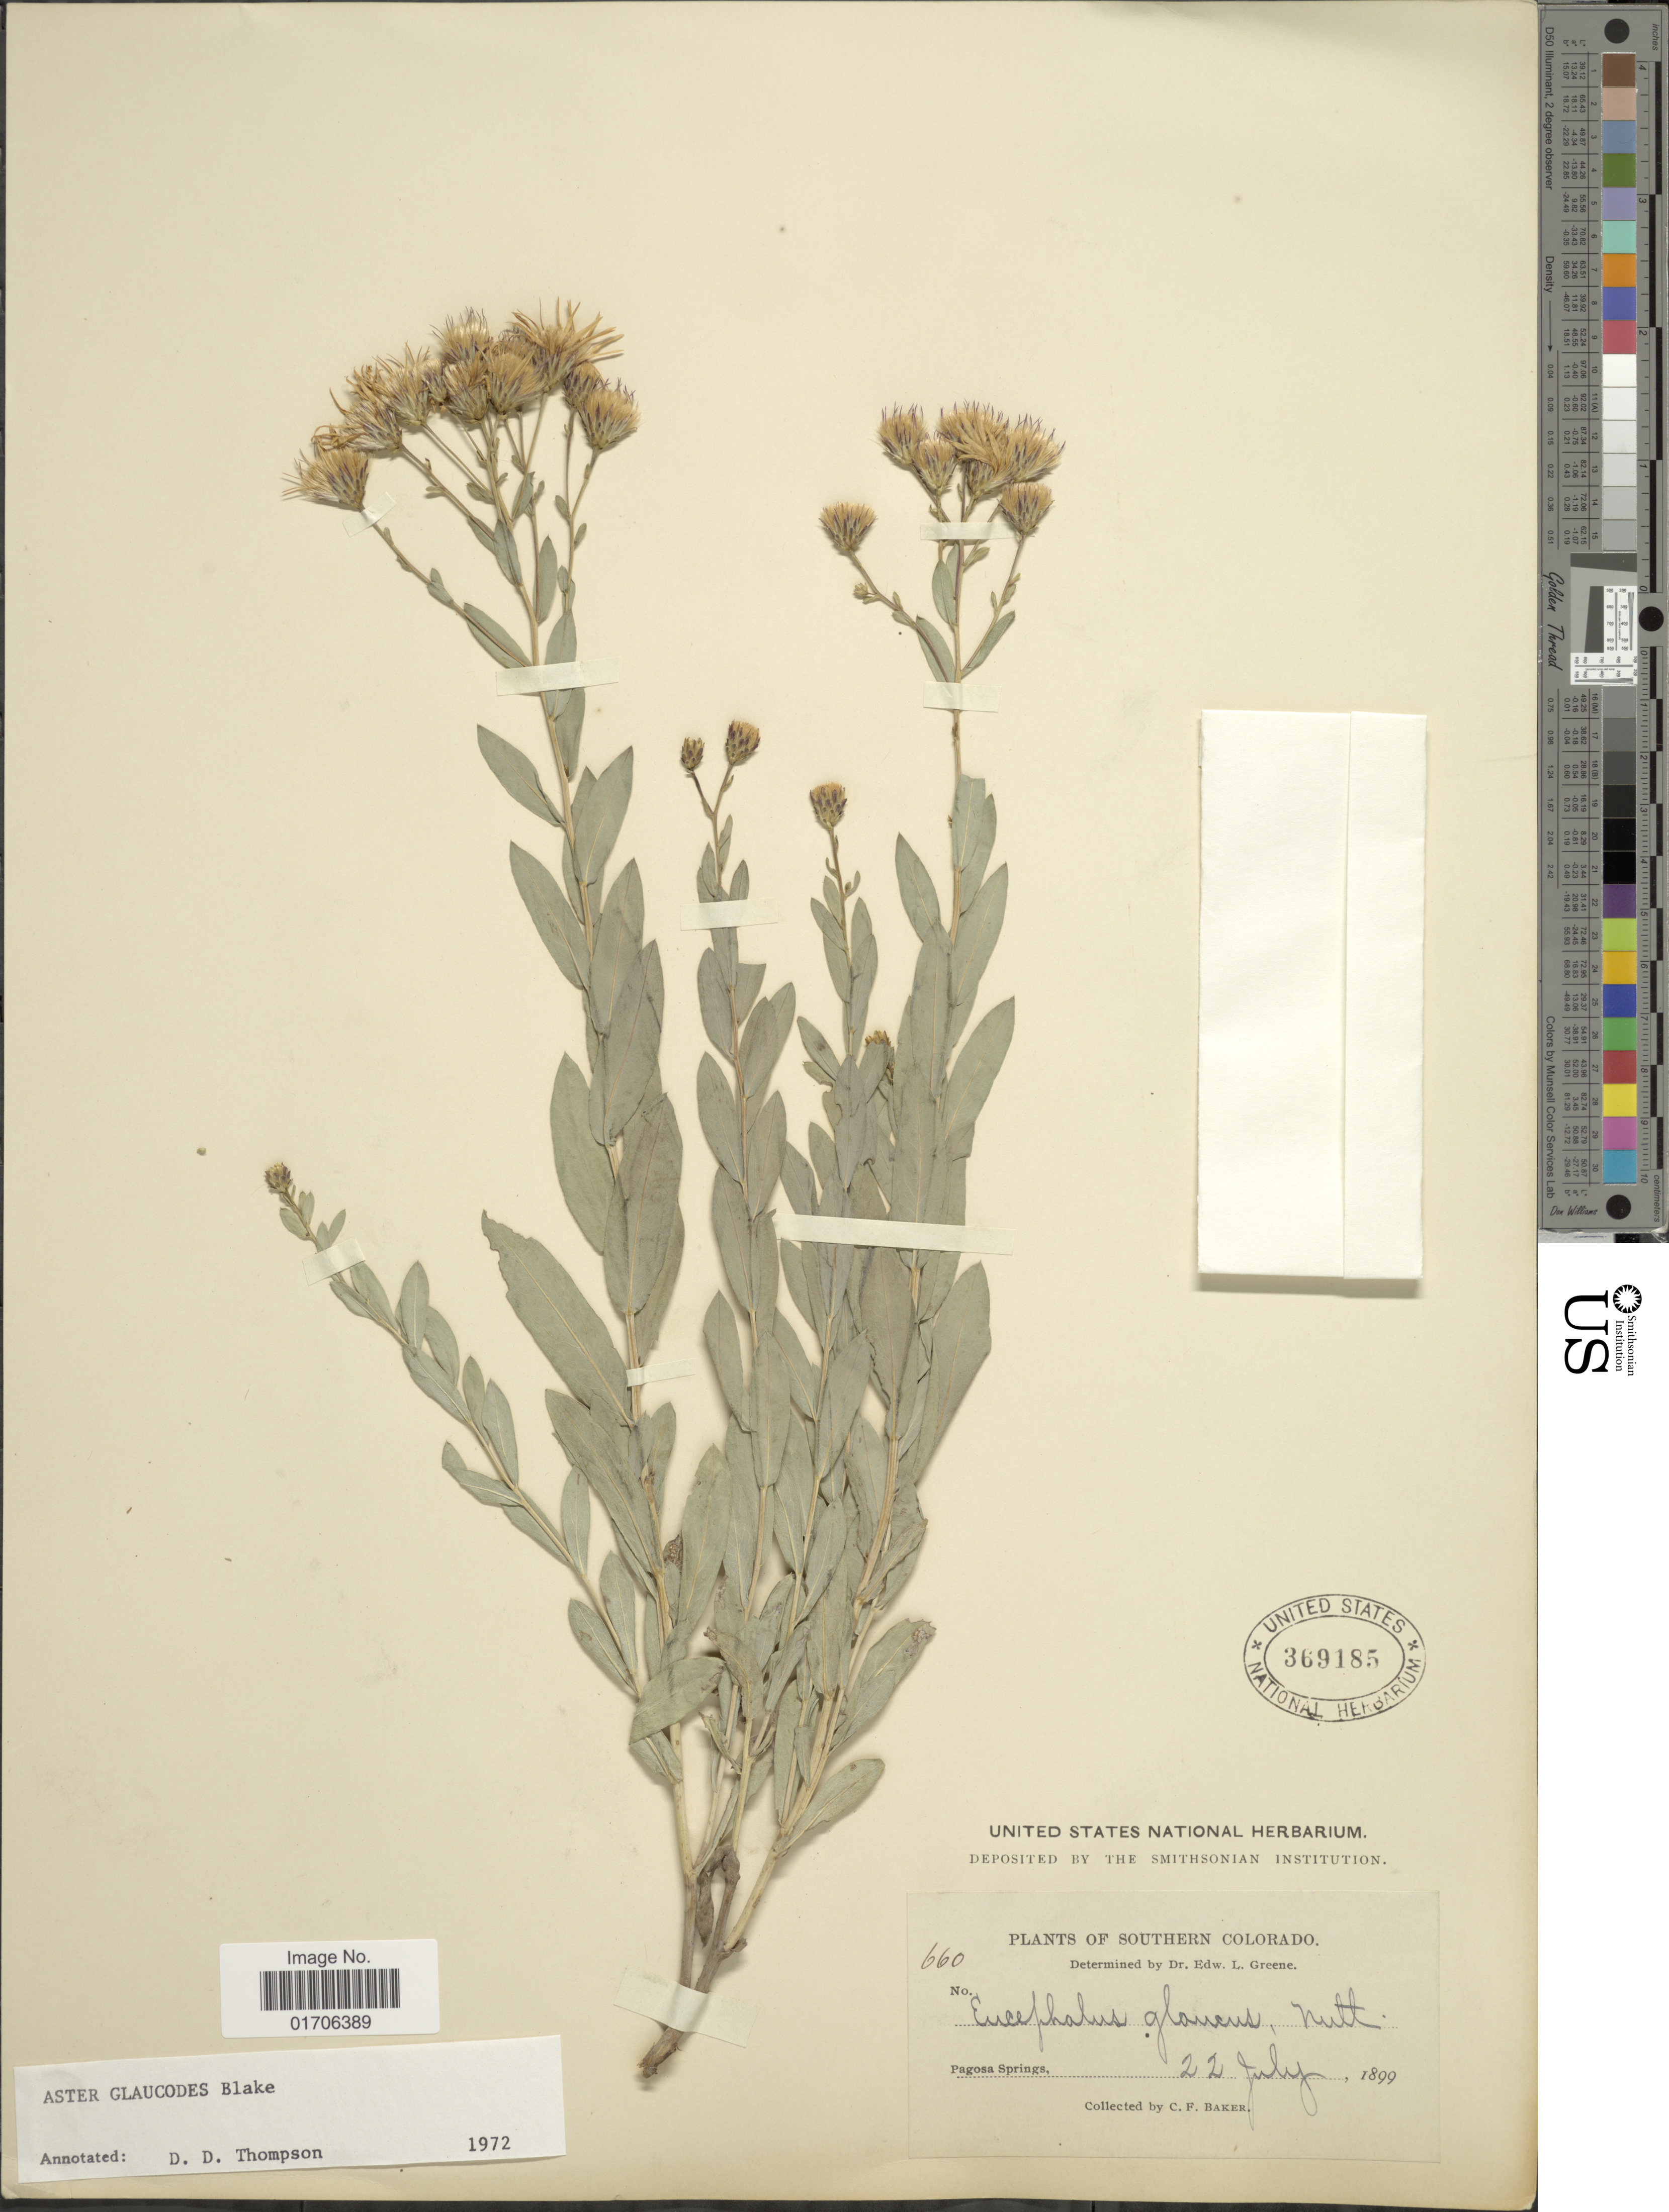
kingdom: Plantae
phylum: Tracheophyta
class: Magnoliopsida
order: Asterales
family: Asteraceae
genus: Eurybia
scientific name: Eurybia glauca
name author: (Nutt.) G.L. Nesom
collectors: C. F. Baker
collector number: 660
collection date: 1899-07-22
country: United States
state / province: Colorado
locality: Southern Colorado. Pagosa Springs.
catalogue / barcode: US 369185